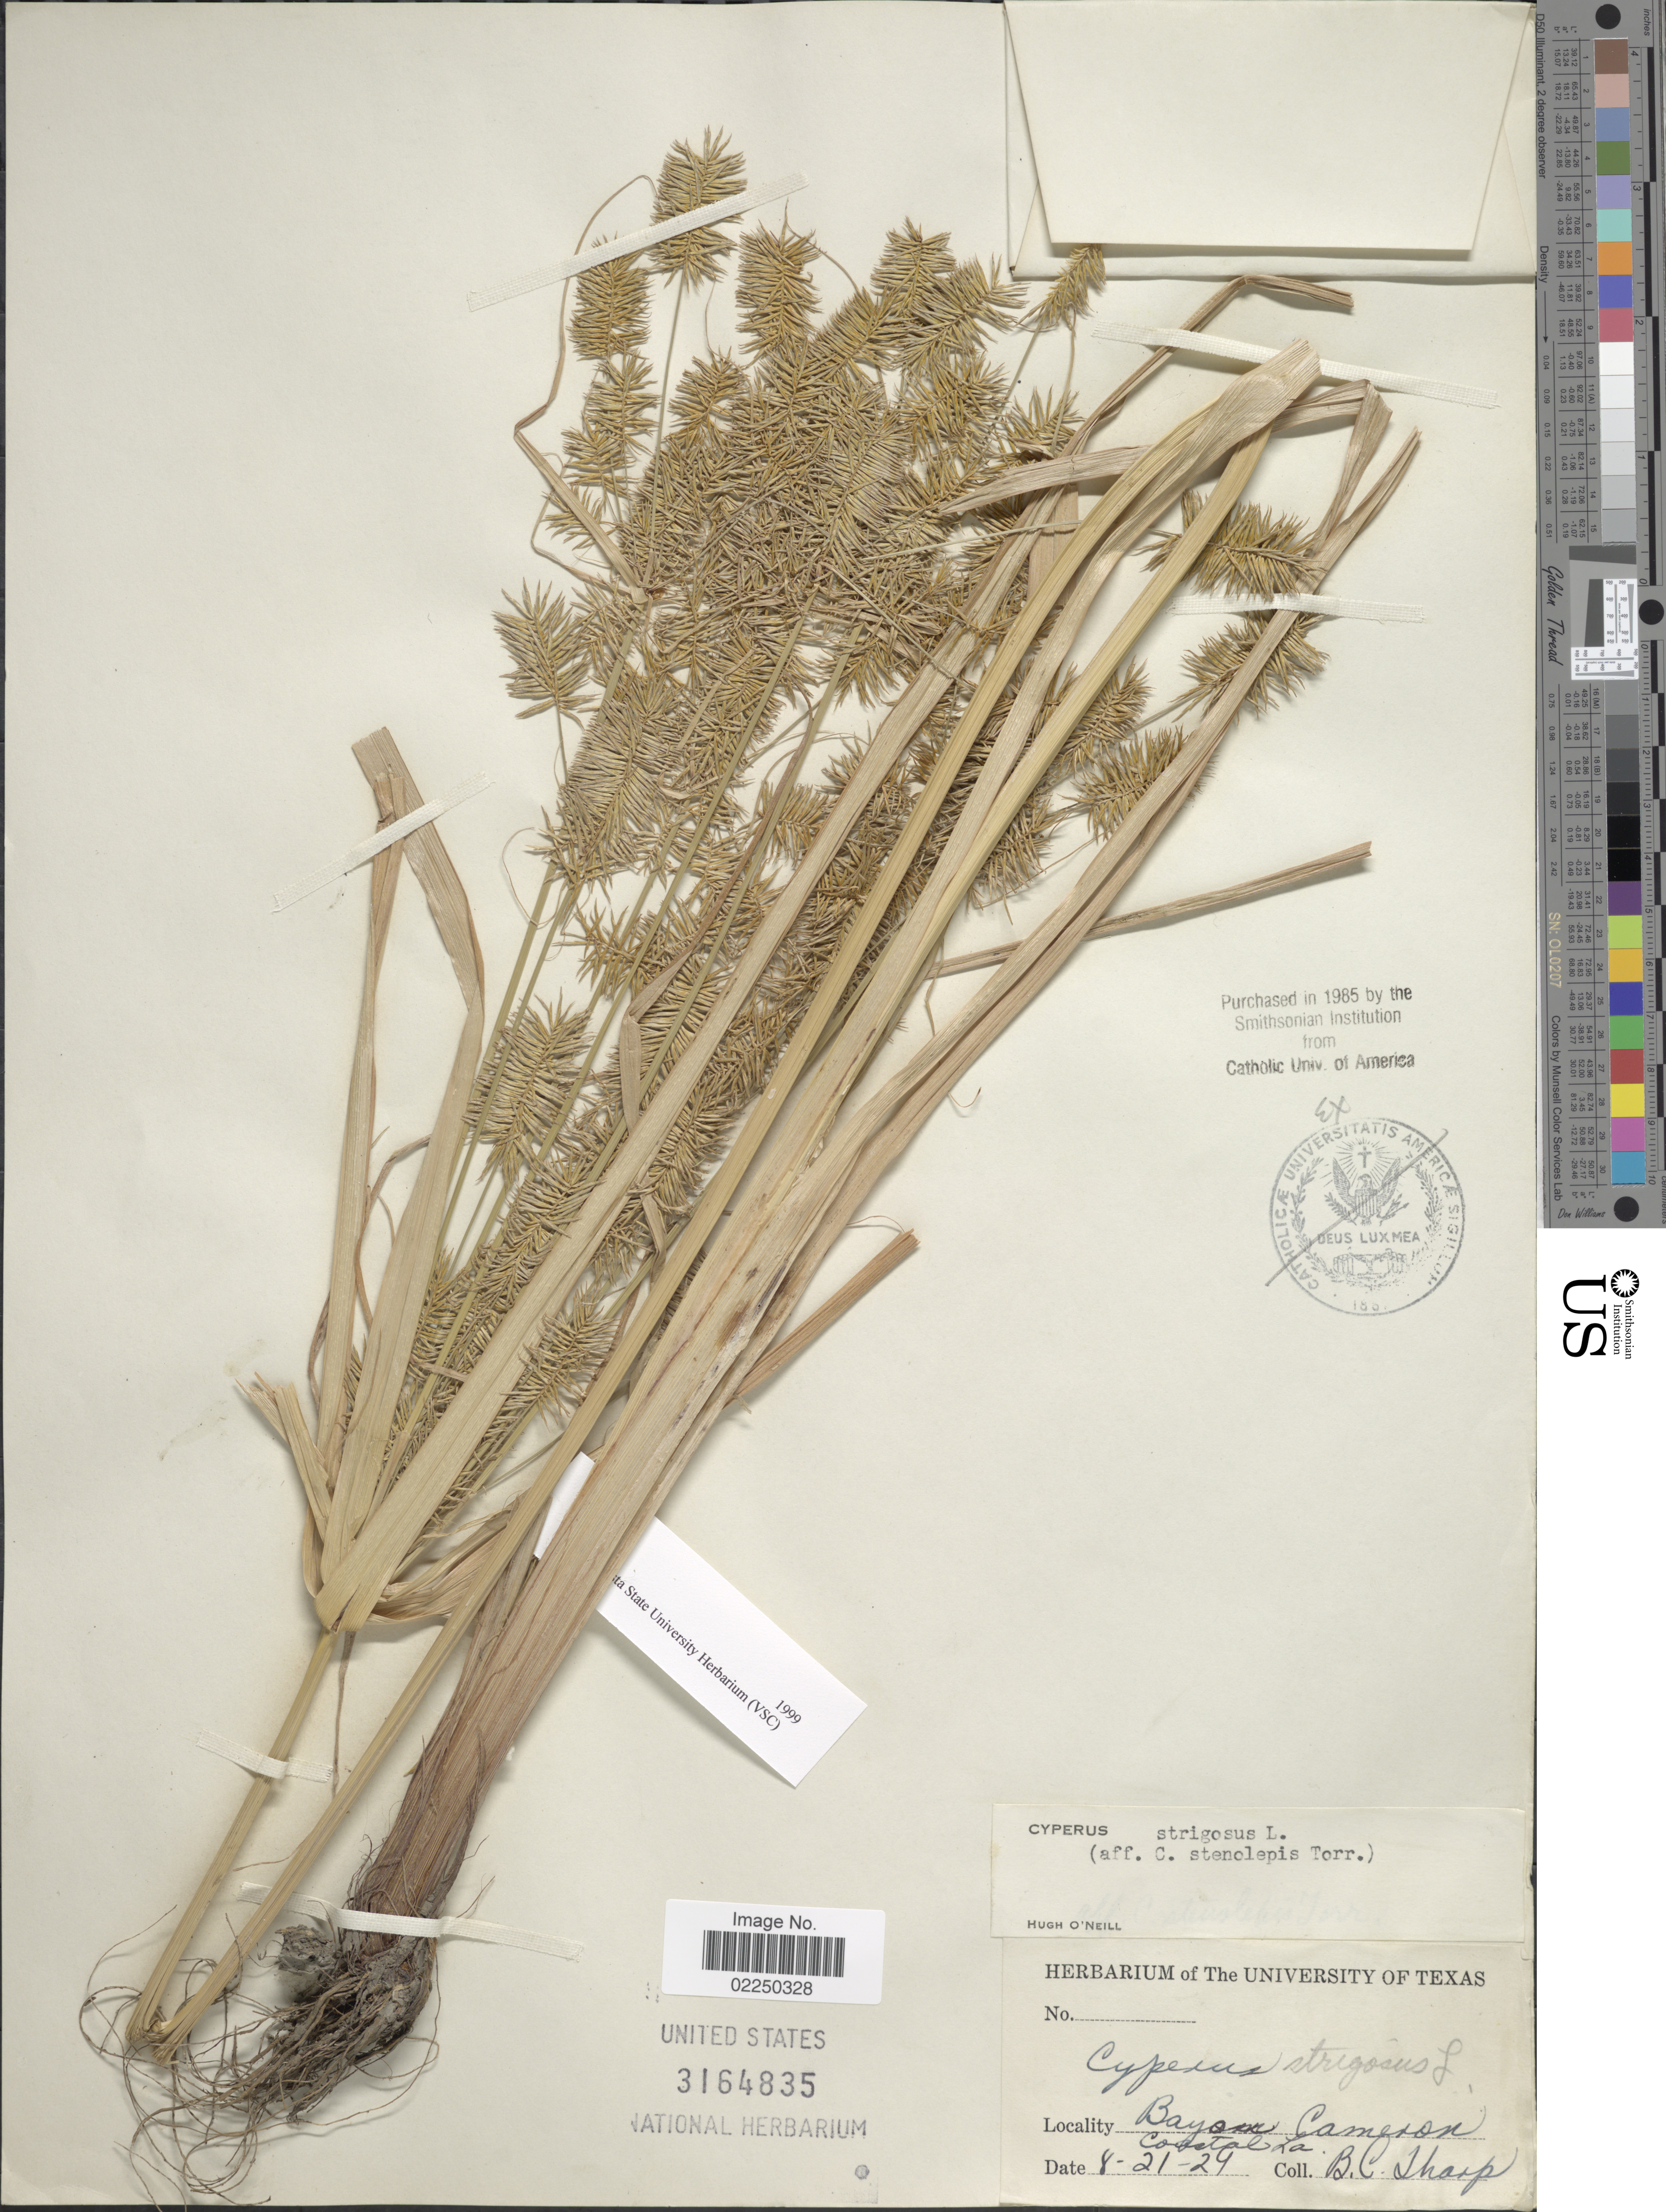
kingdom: Plantae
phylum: Tracheophyta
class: Liliopsida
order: Poales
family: Cyperaceae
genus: Cyperus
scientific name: Cyperus strigosus L.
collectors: B. C. Tharp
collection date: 1929-08-21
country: United States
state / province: Louisiana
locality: Bayou Cameron, Coastal La.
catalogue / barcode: US 3164835